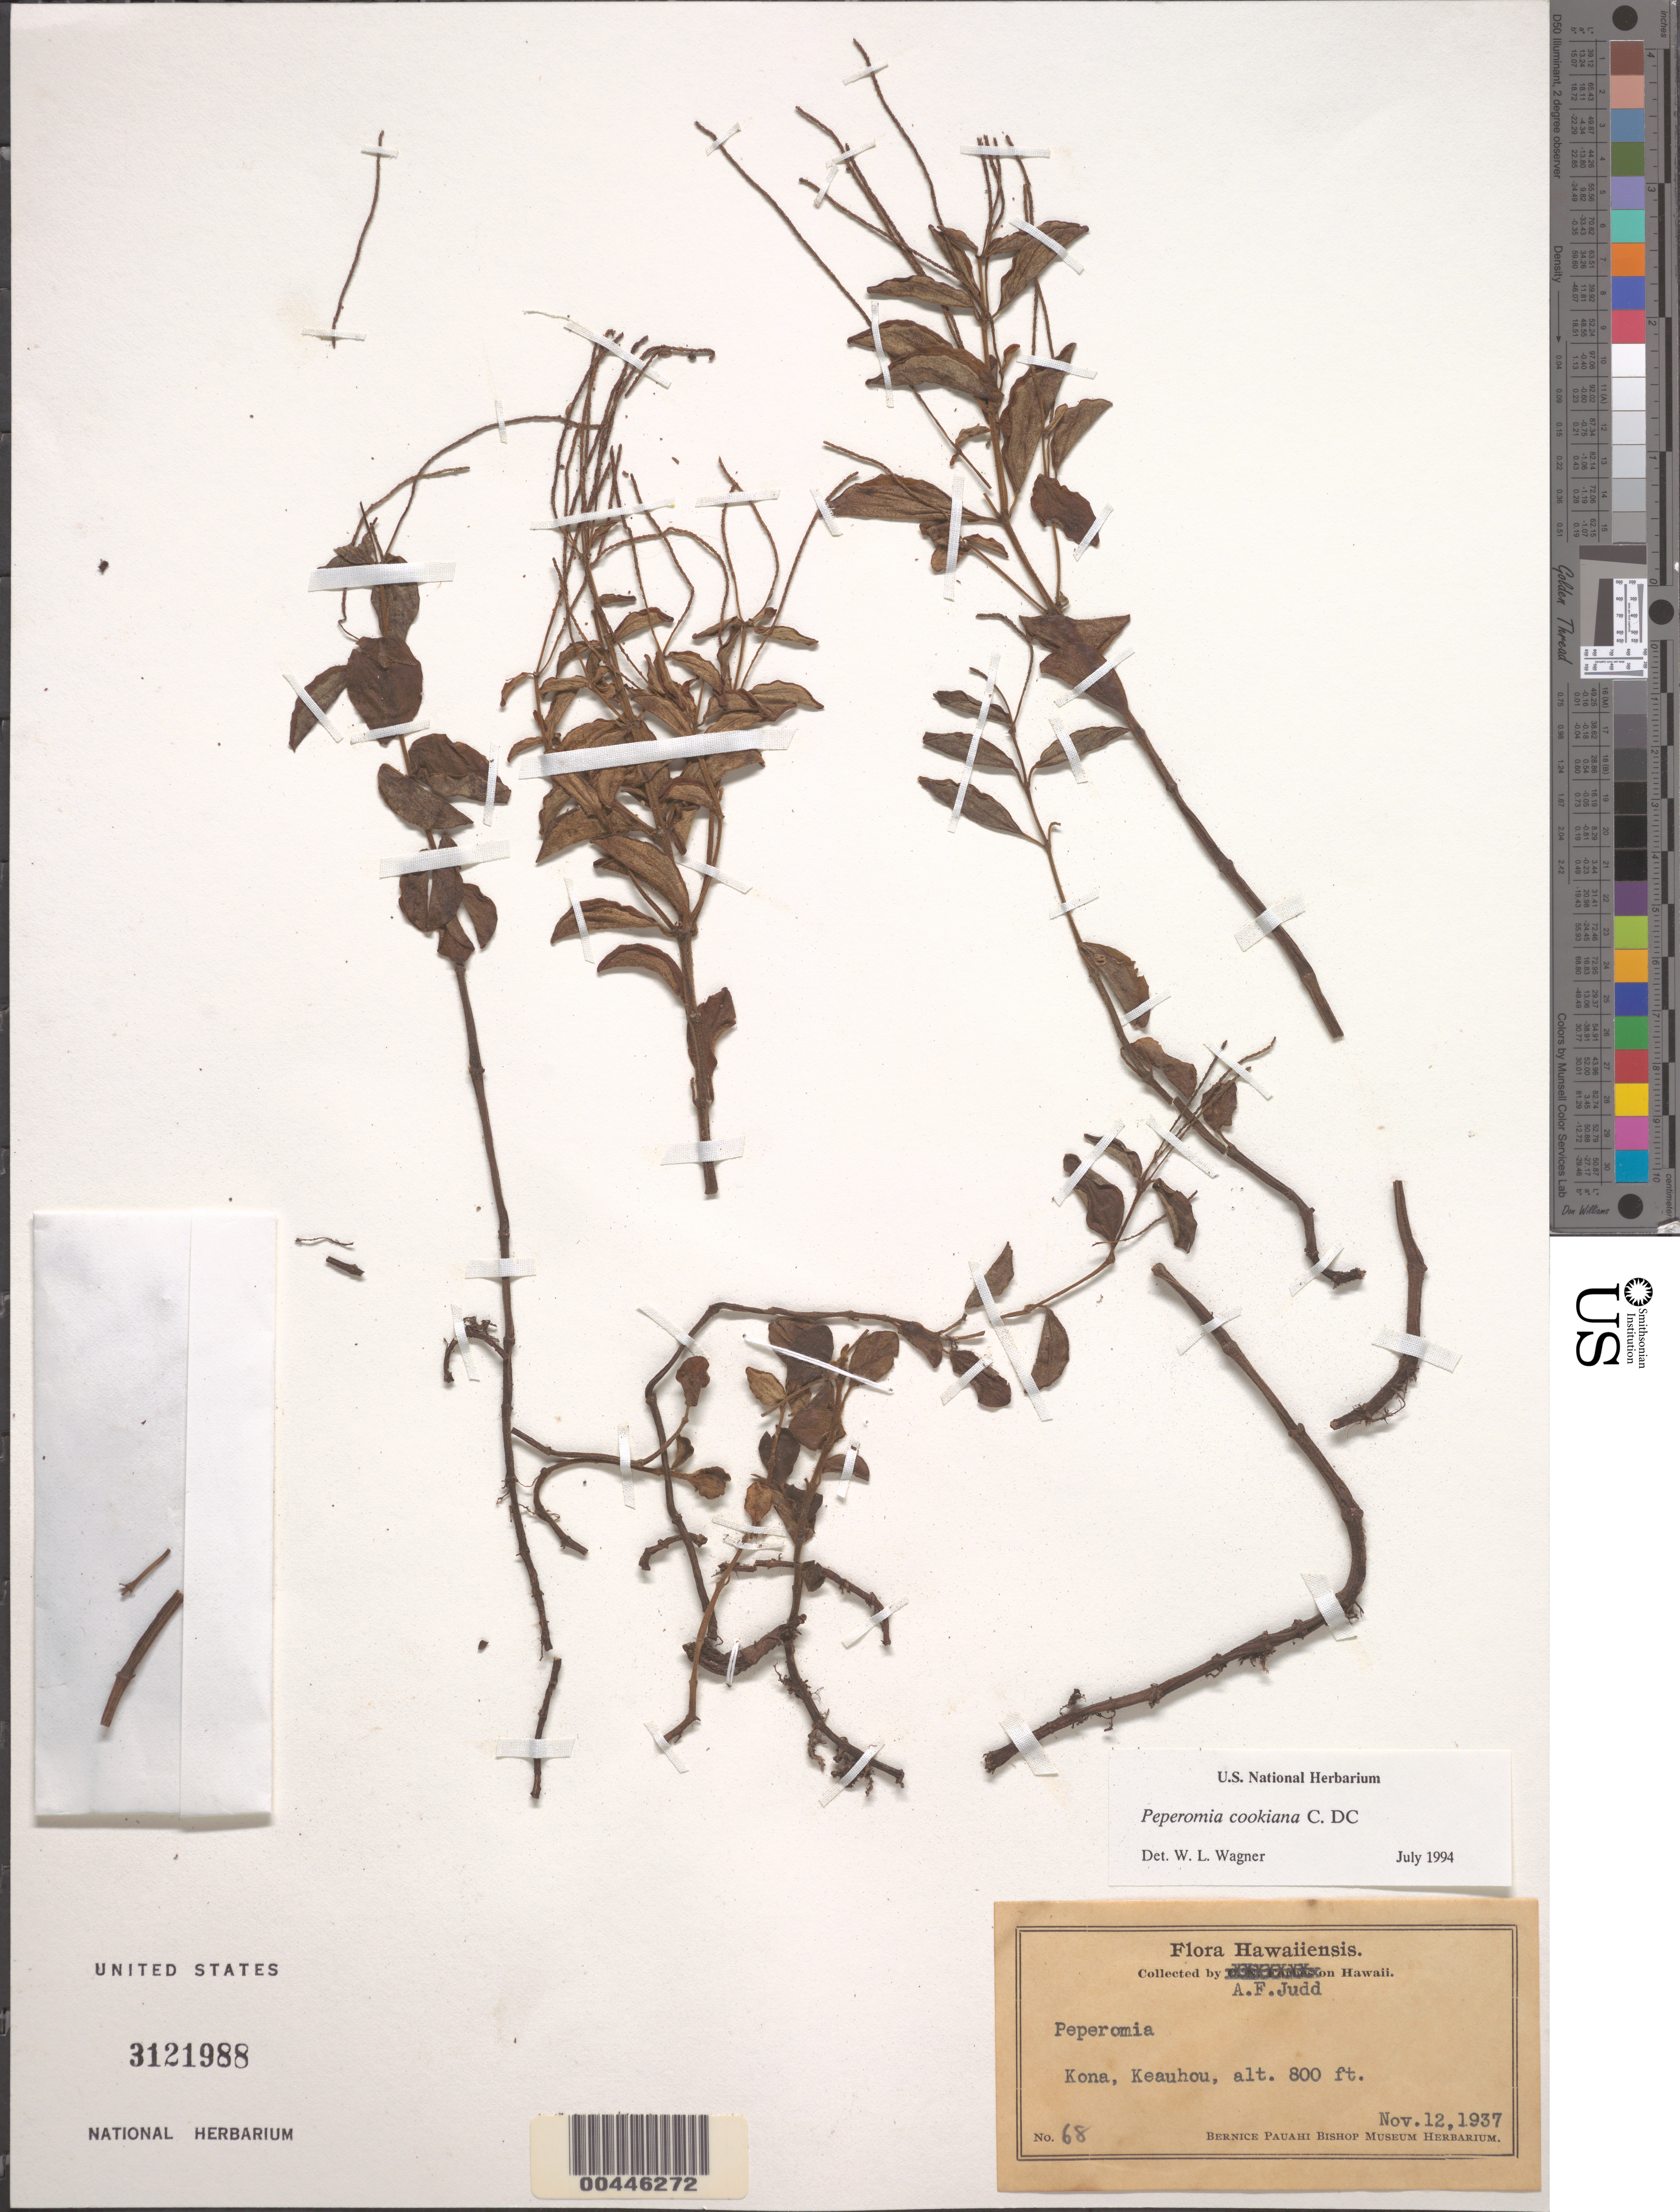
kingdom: Plantae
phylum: Tracheophyta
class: Magnoliopsida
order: Piperales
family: Piperaceae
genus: Peperomia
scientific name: Peperomia cookiana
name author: C. DC.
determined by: Wagner, W. L., (BOT), Smithsonian Institution - National Museum of Natural History (UNITED STATES)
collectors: A. Judd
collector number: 68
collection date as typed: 12 Nov 1937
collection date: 1937-11-12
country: United States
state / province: Hawaii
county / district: Hawaii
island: Hawaii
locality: Kona, Keauhou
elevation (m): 244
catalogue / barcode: US 3121988